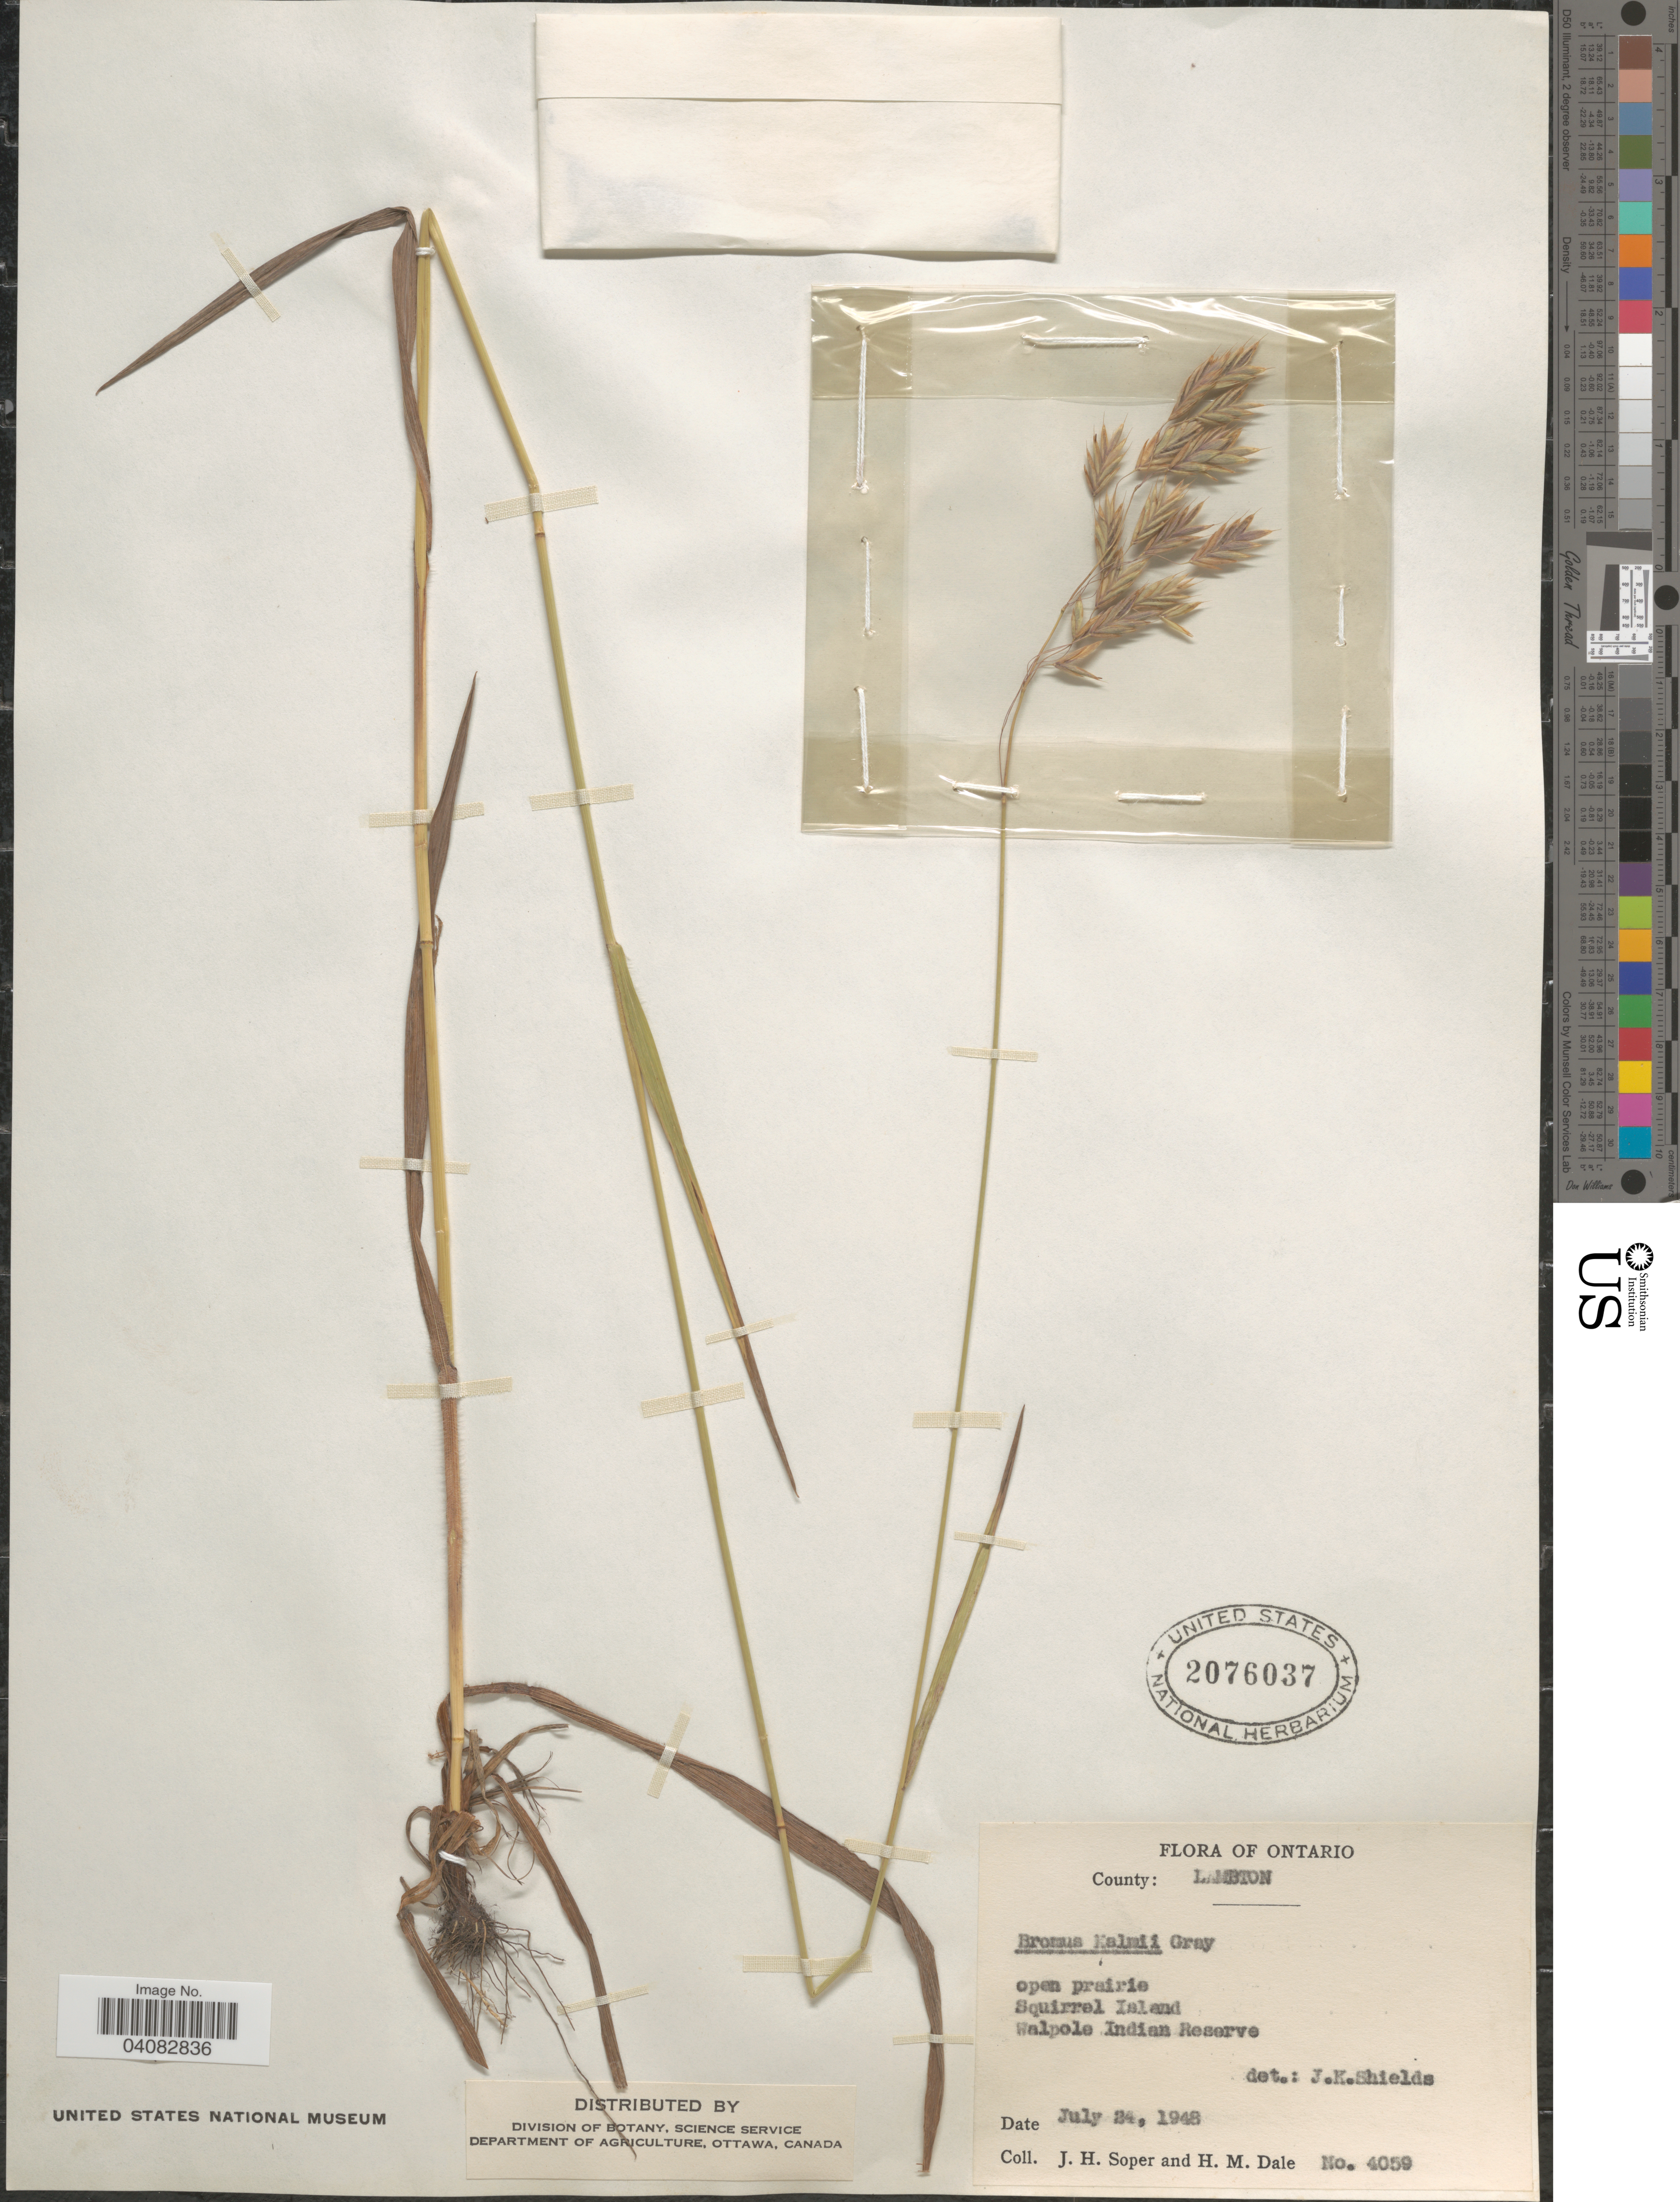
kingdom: Plantae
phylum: Tracheophyta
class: Liliopsida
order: Poales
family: Poaceae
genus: Bromus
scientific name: Bromus kalmii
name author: A. Gray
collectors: J. H. Soper & H. M. Dale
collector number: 4059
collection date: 1948-07-24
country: Canada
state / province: Ontario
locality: County: Lambton. Open prairie. Squirrel Island. Walpole Indian Reserve.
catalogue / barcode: US 2076037